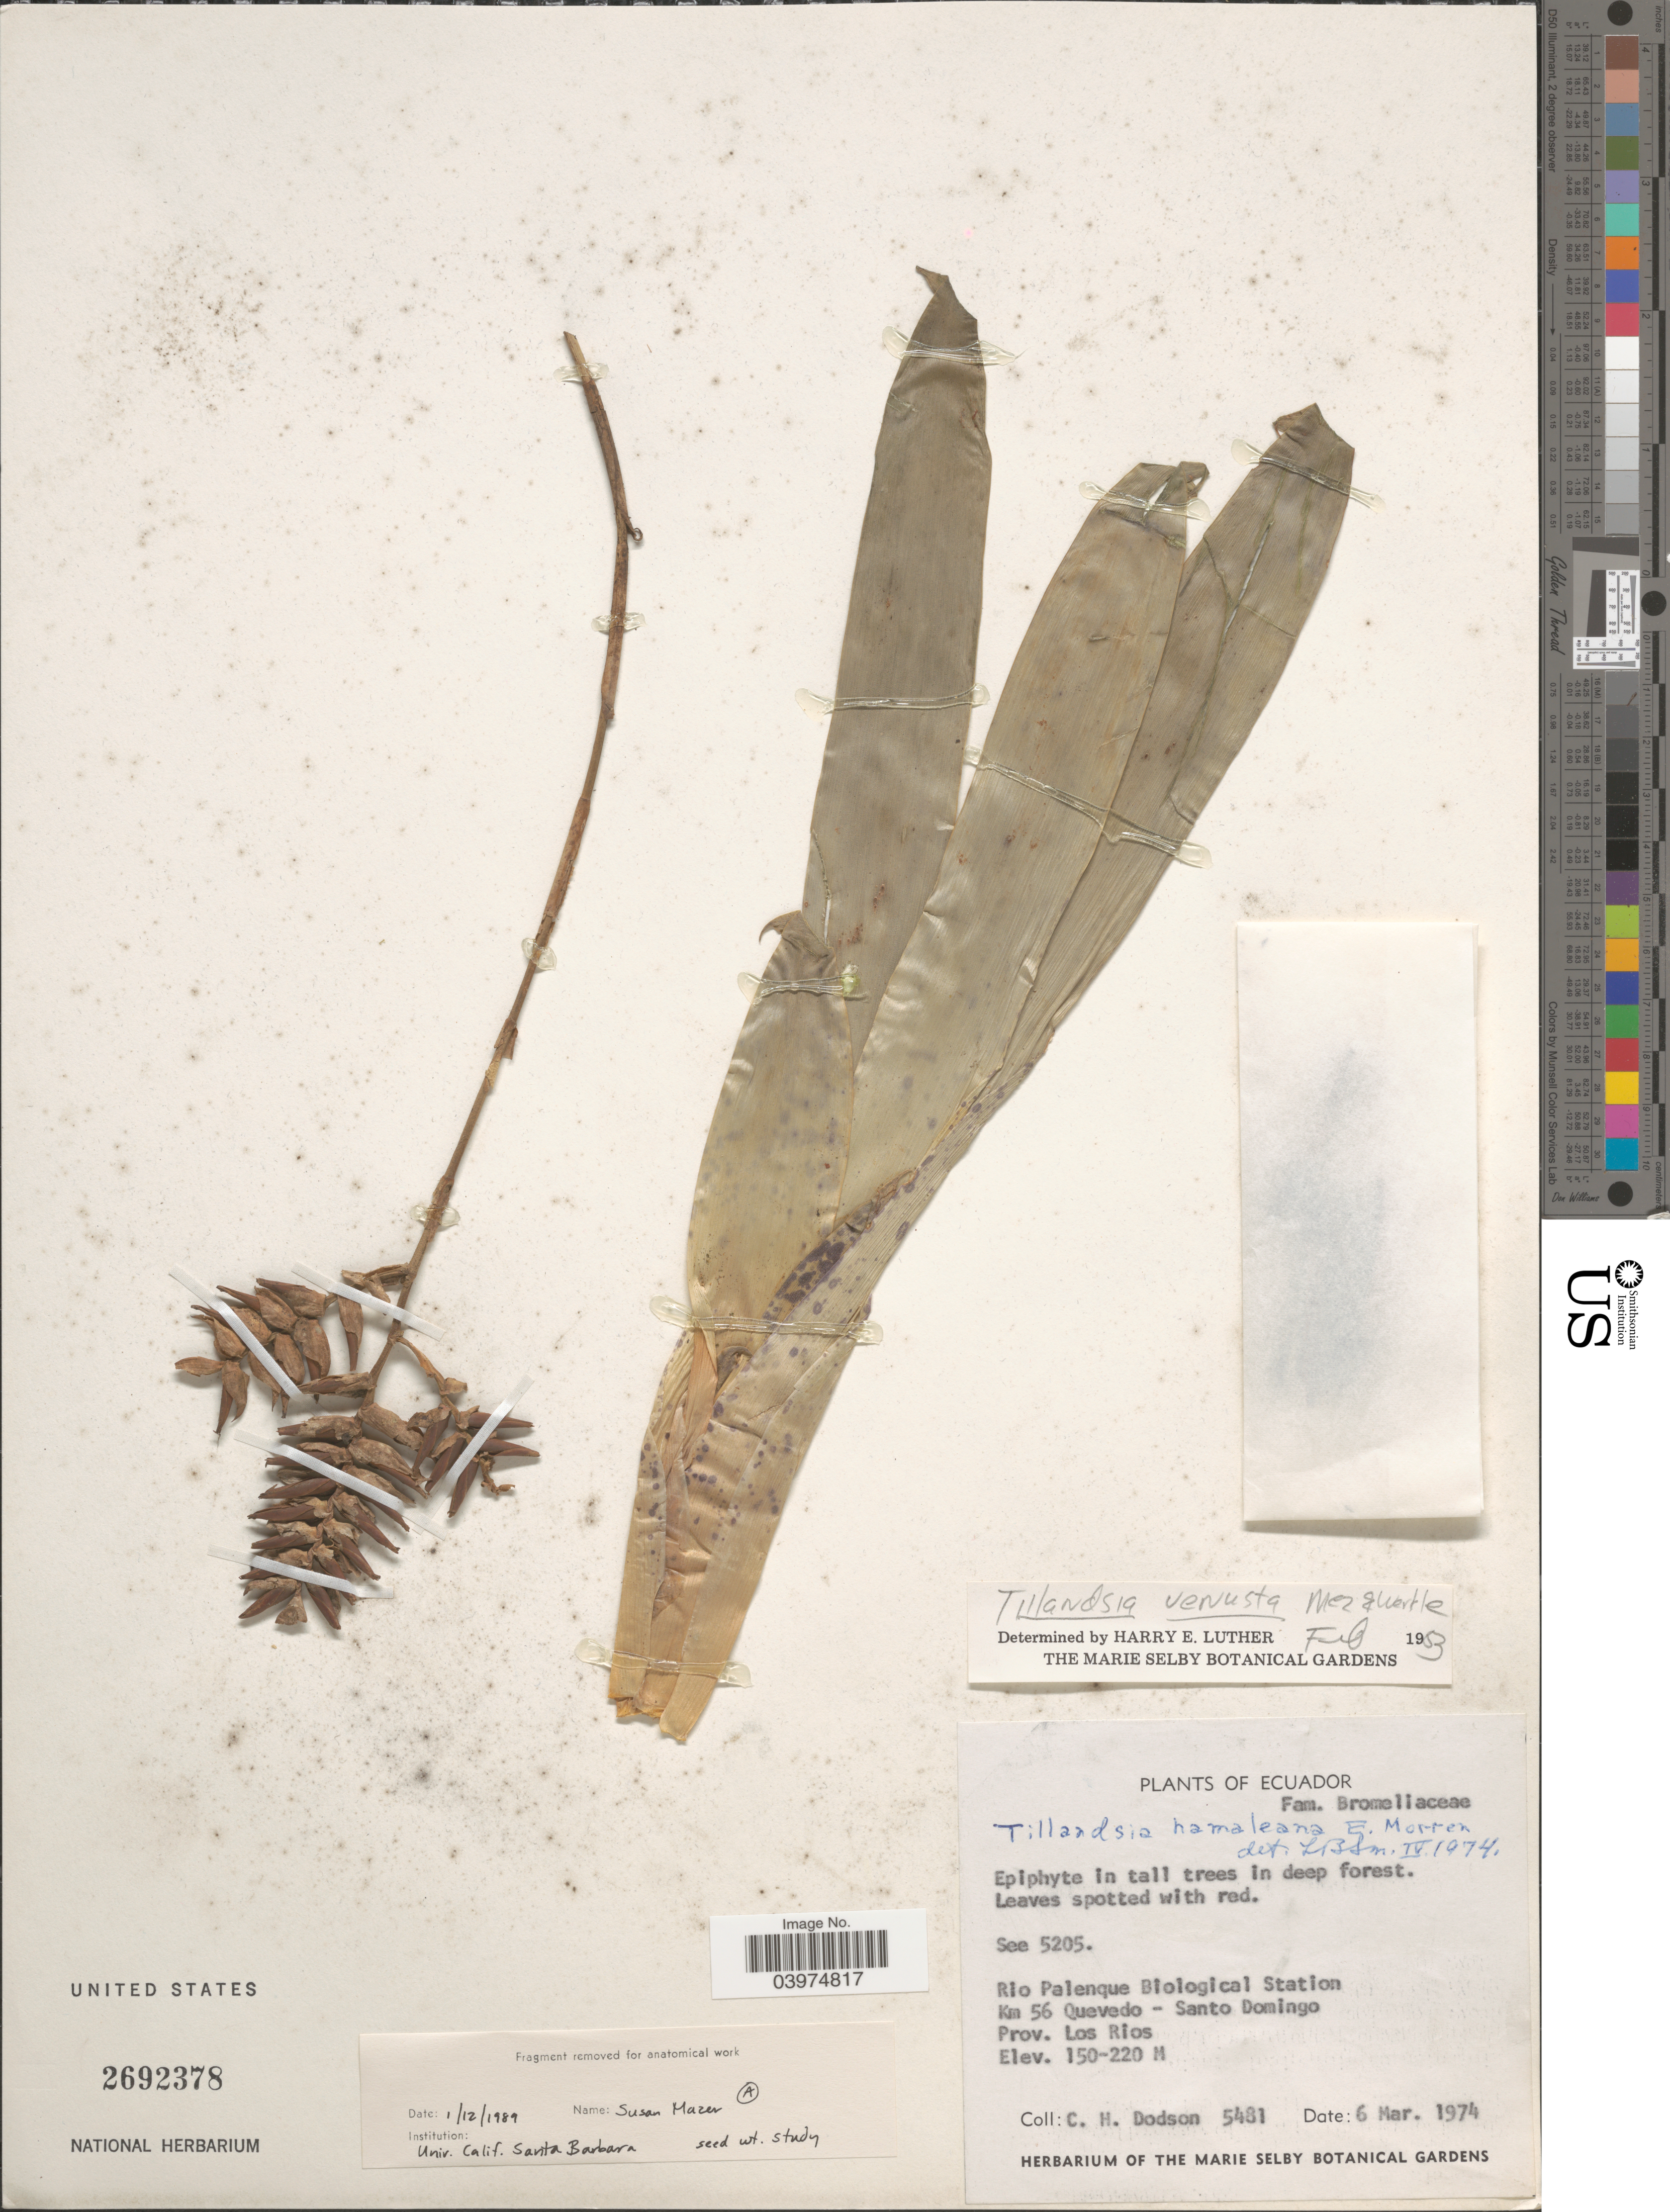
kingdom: Plantae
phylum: Tracheophyta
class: Liliopsida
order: Poales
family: Bromeliaceae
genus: Tillandsia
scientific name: Tillandsia venusta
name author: Mez & Wercklé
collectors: C. H. Dodson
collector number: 5481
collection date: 1974-03-06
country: Ecuador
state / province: Los Ríos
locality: Rio Palenque Biological Station. Km 56 Quevedo - Santo Domingo. Prov. Los Rios.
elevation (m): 150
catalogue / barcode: US 2692378